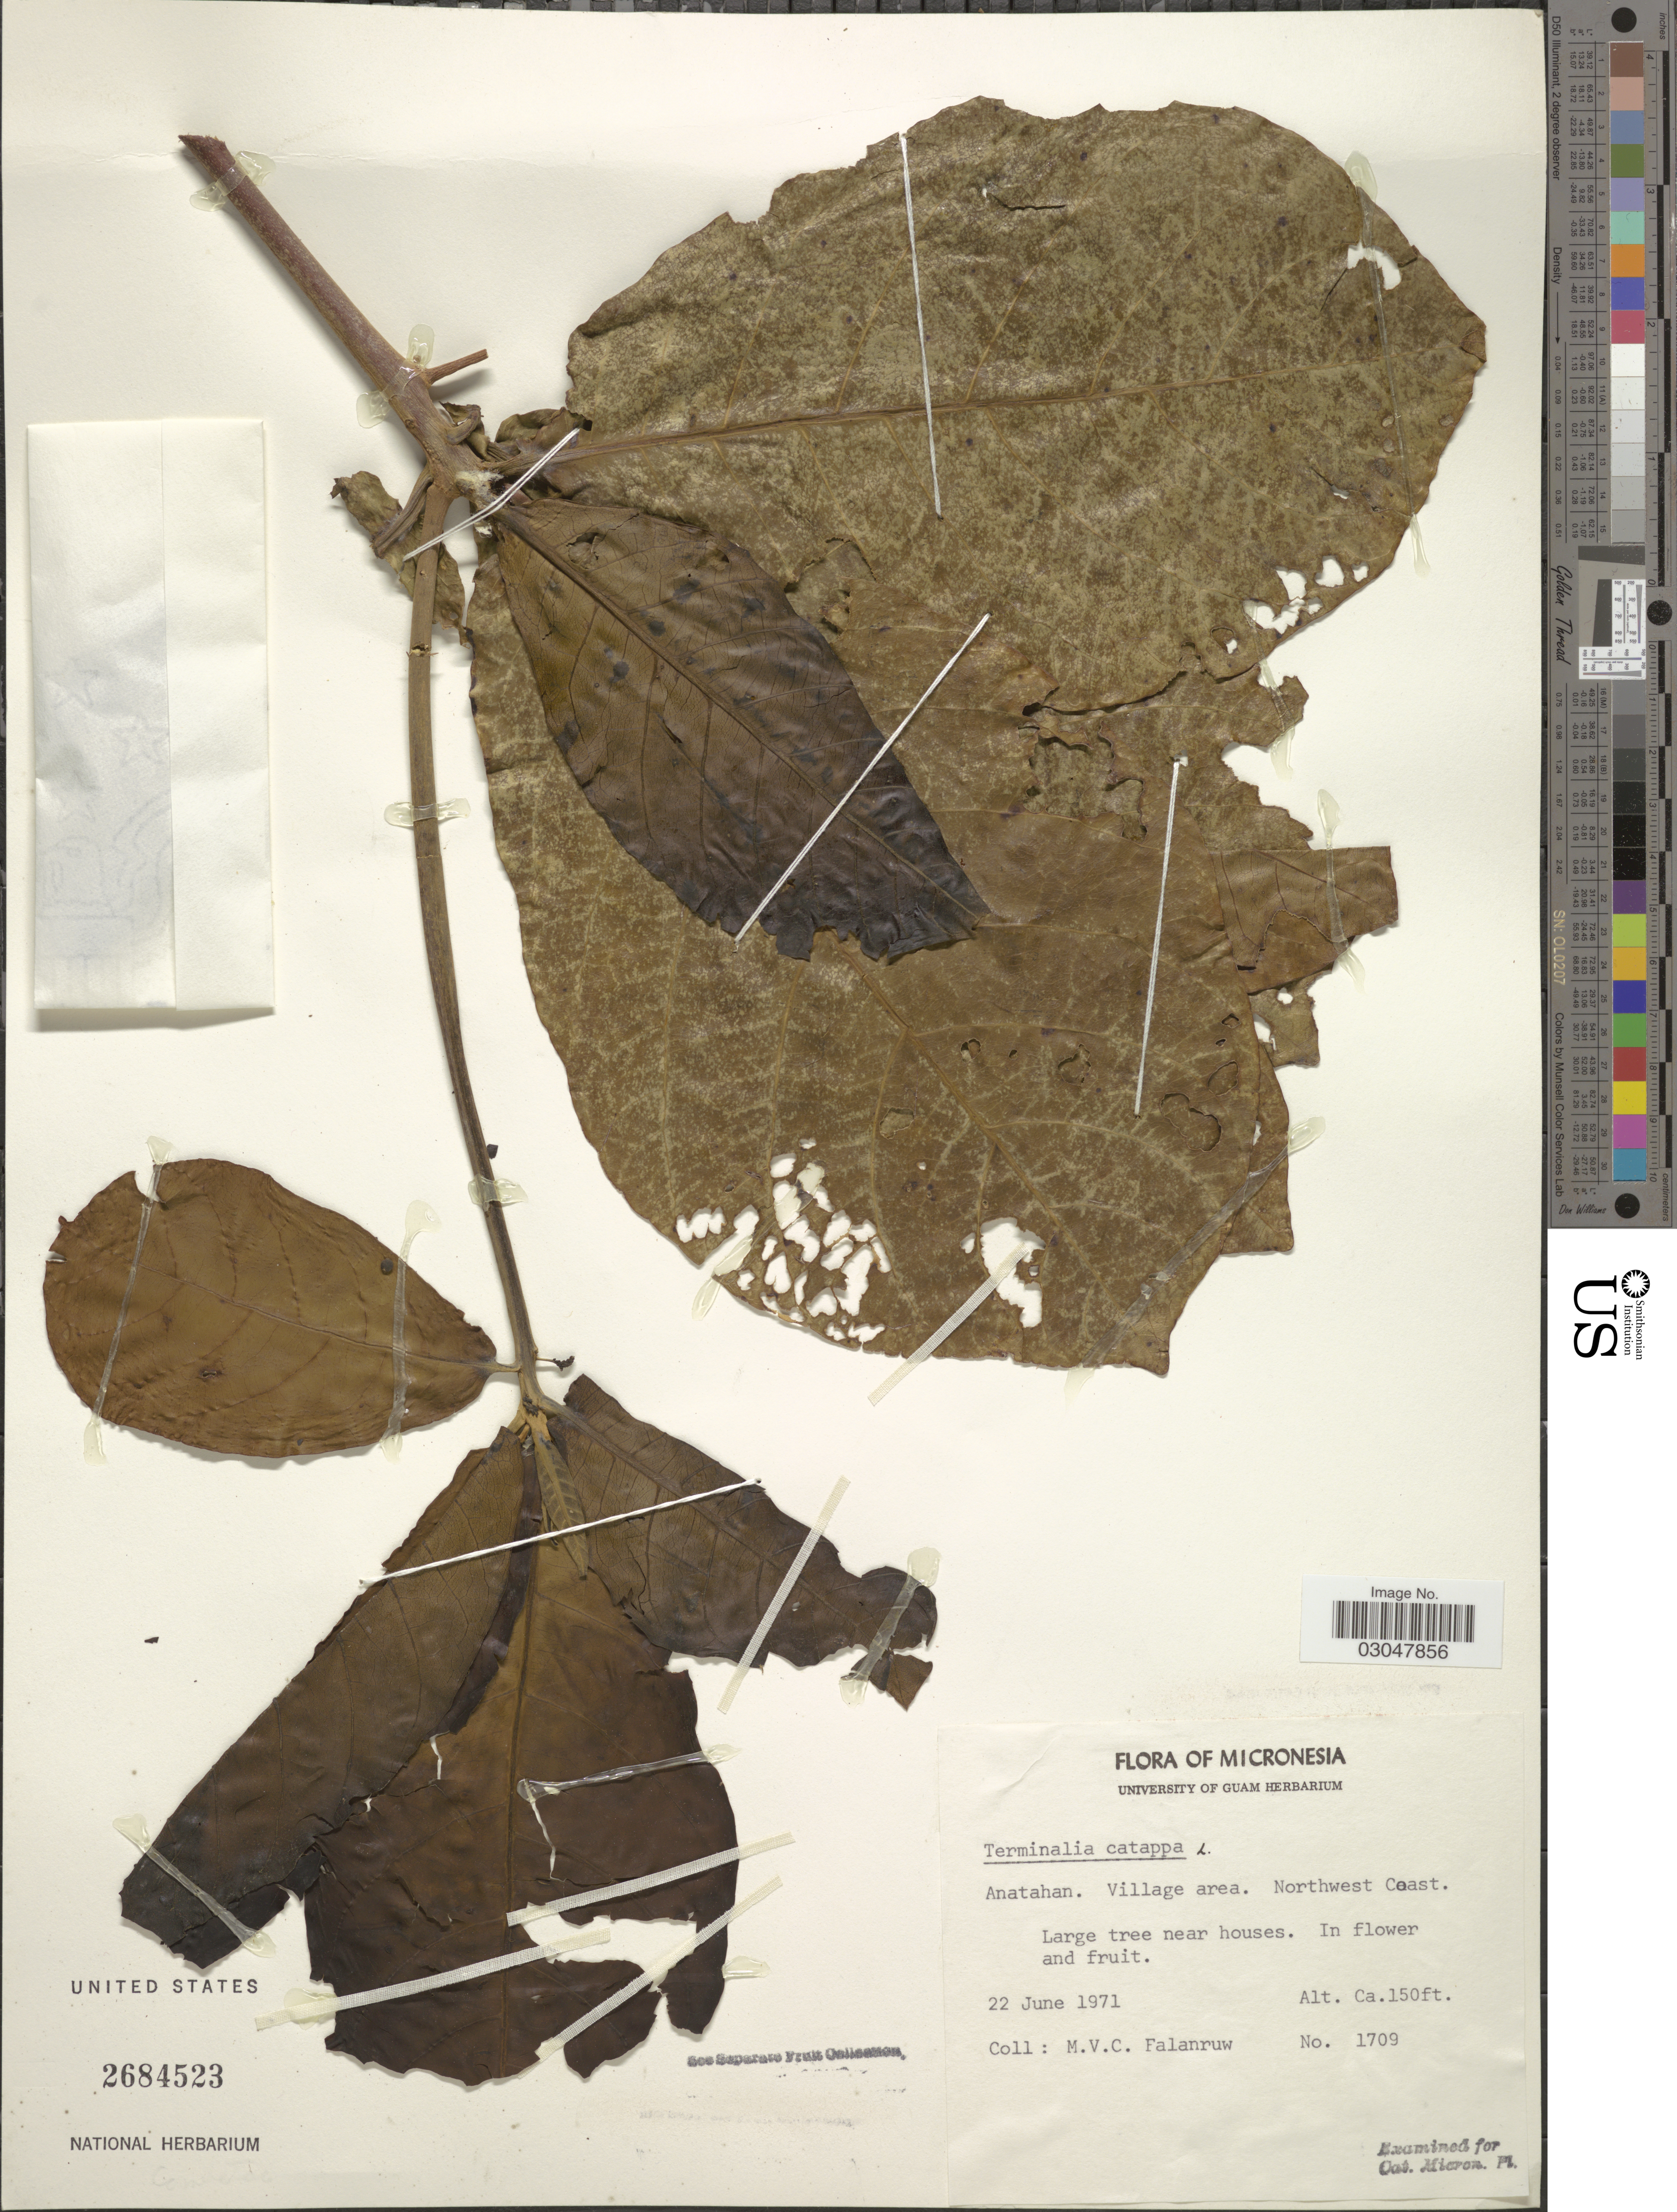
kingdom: Plantae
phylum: Tracheophyta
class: Magnoliopsida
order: Myrtales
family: Combretaceae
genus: Terminalia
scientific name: Terminalia catappa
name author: L.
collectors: M. V. Falanruw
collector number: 1709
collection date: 1971-06-22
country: Northern Mariana Islands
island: Anatahan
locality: Anatahan. Village area. Northwest Coast.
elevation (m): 46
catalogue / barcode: US 2684523